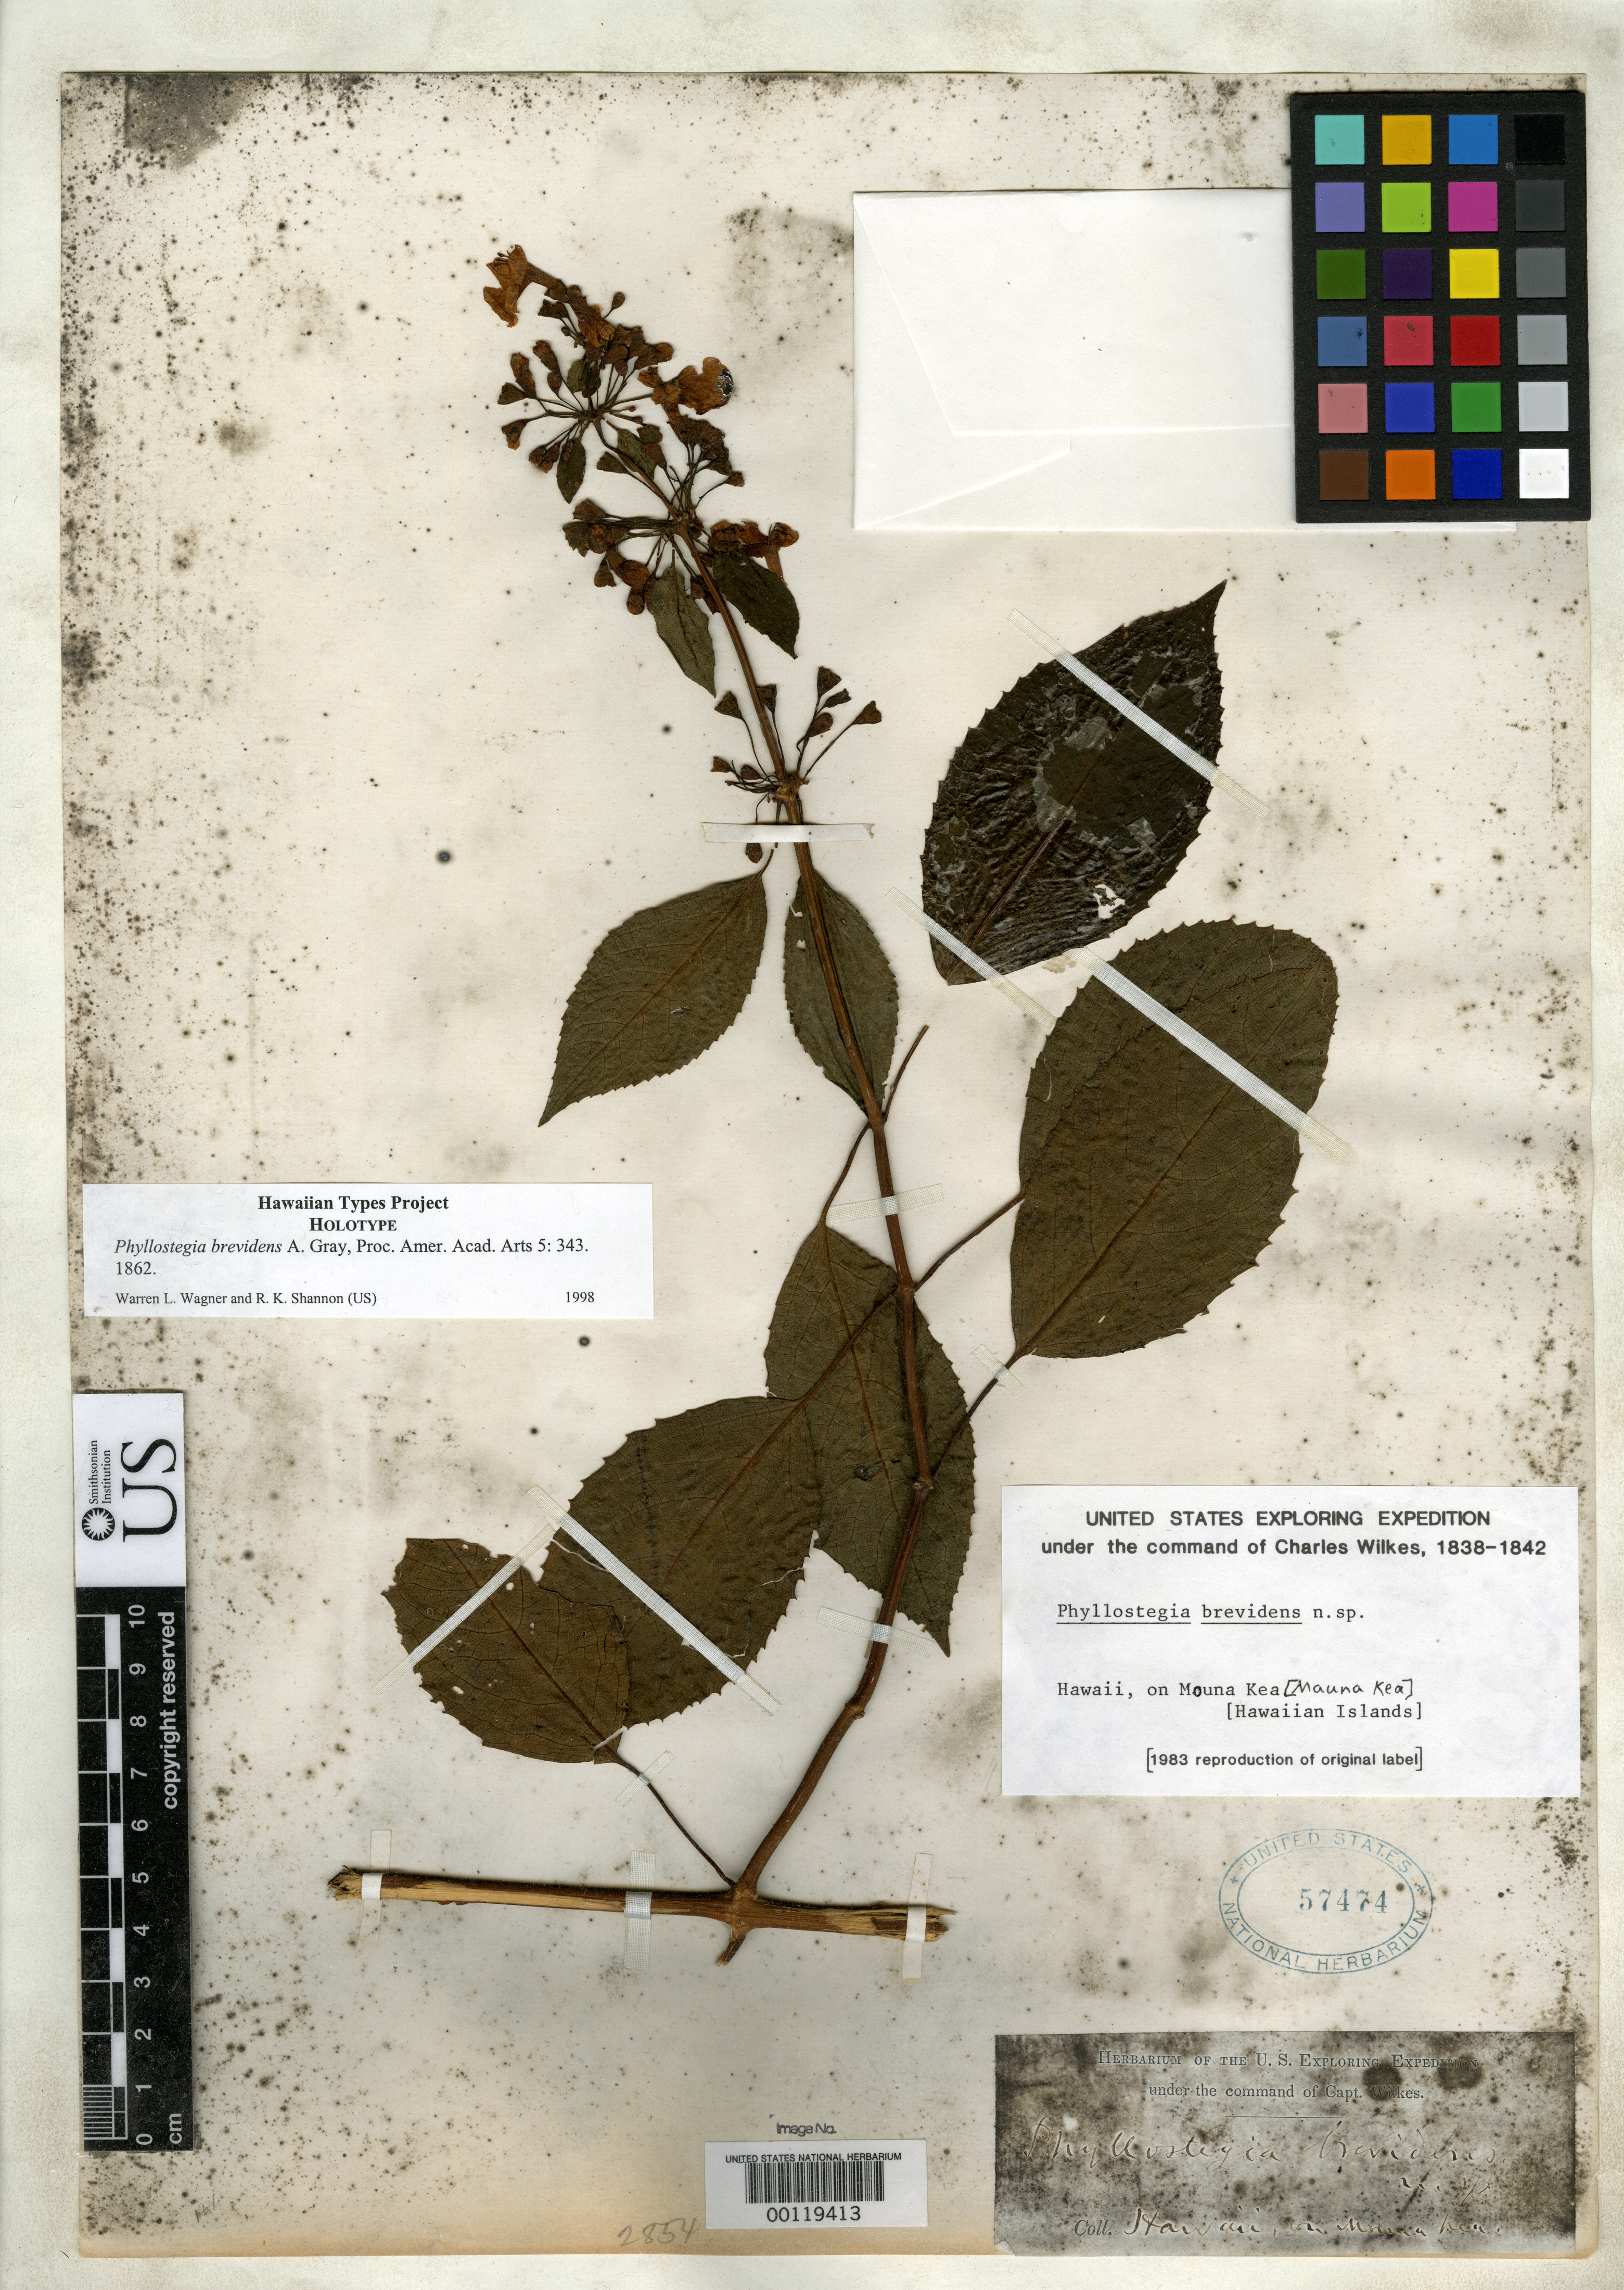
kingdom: Plantae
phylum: Tracheophyta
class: Magnoliopsida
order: Lamiales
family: Lamiaceae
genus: Phyllostegia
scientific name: Phyllostegia brevidens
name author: A. Gray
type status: Holotype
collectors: Wilkes Explor. Exped.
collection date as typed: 1840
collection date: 1840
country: United States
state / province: Hawaii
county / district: Maui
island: Maui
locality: Mt. Kea.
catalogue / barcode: US 57474